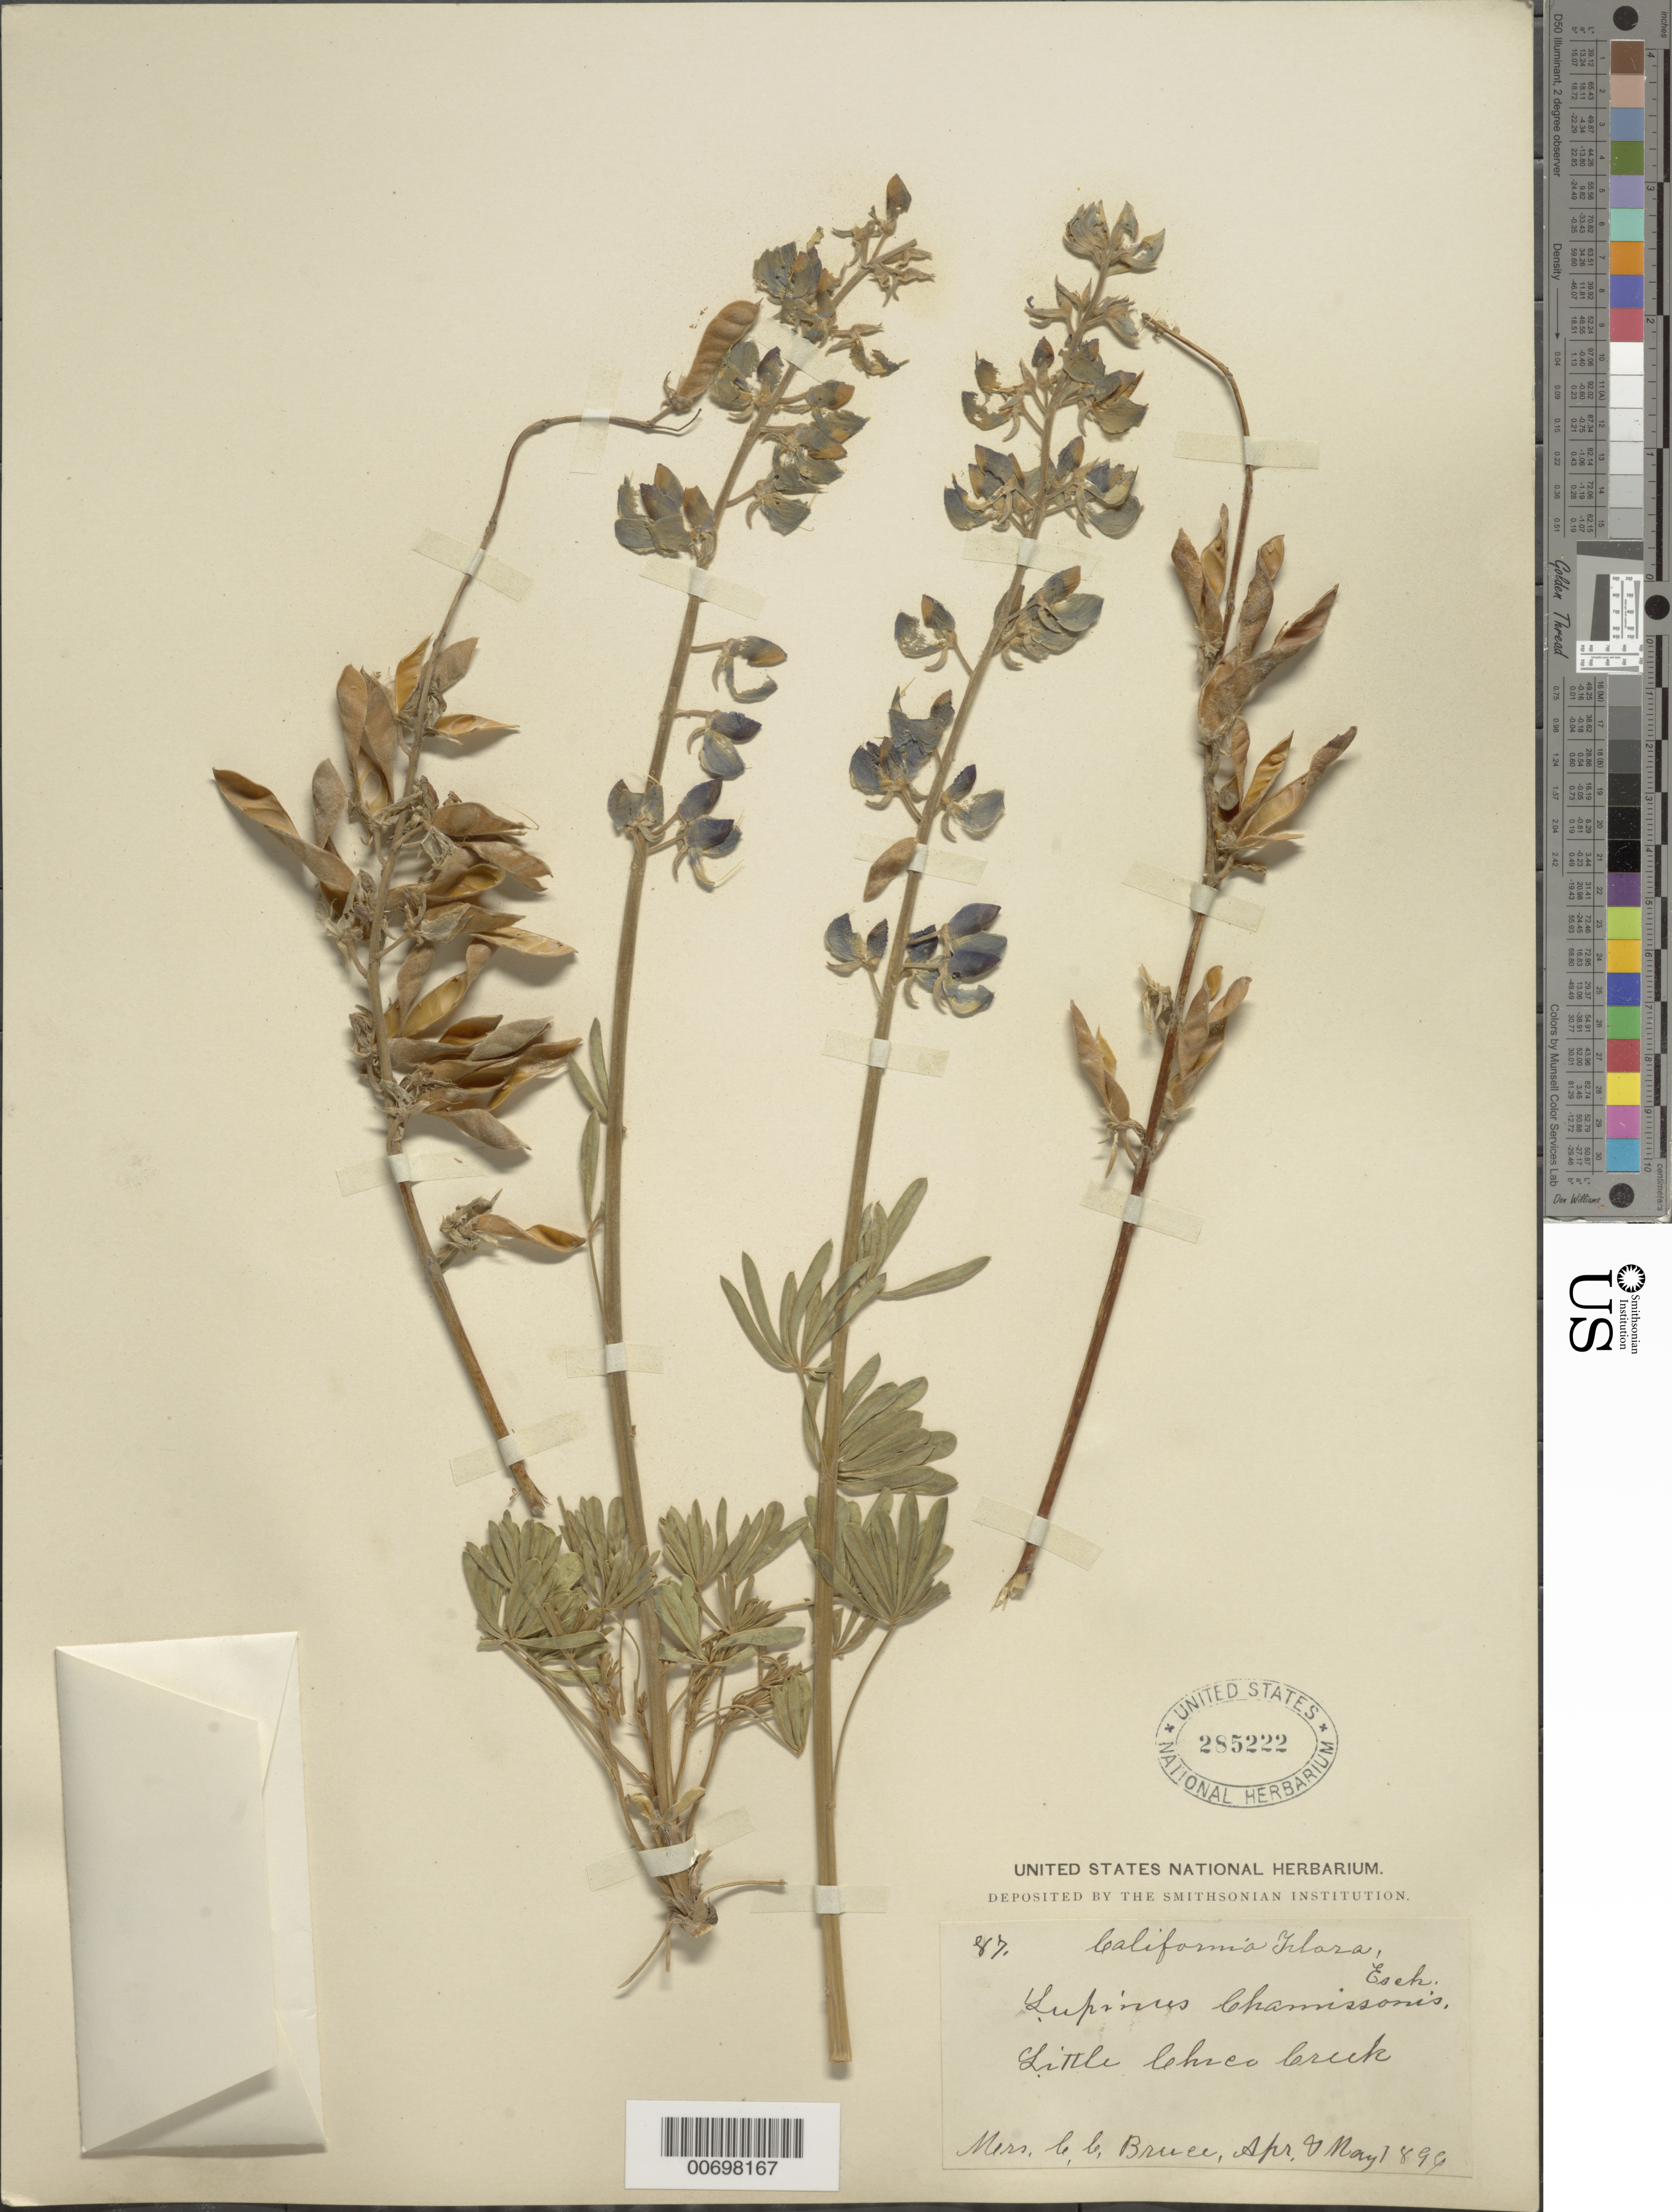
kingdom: Plantae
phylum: Tracheophyta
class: Magnoliopsida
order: Fabales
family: Fabaceae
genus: Lupinus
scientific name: Lupinus albifrons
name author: Benth.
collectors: C. Bruce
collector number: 87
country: United States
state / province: California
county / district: Butte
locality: Little Chico Creek.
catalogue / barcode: US 285222